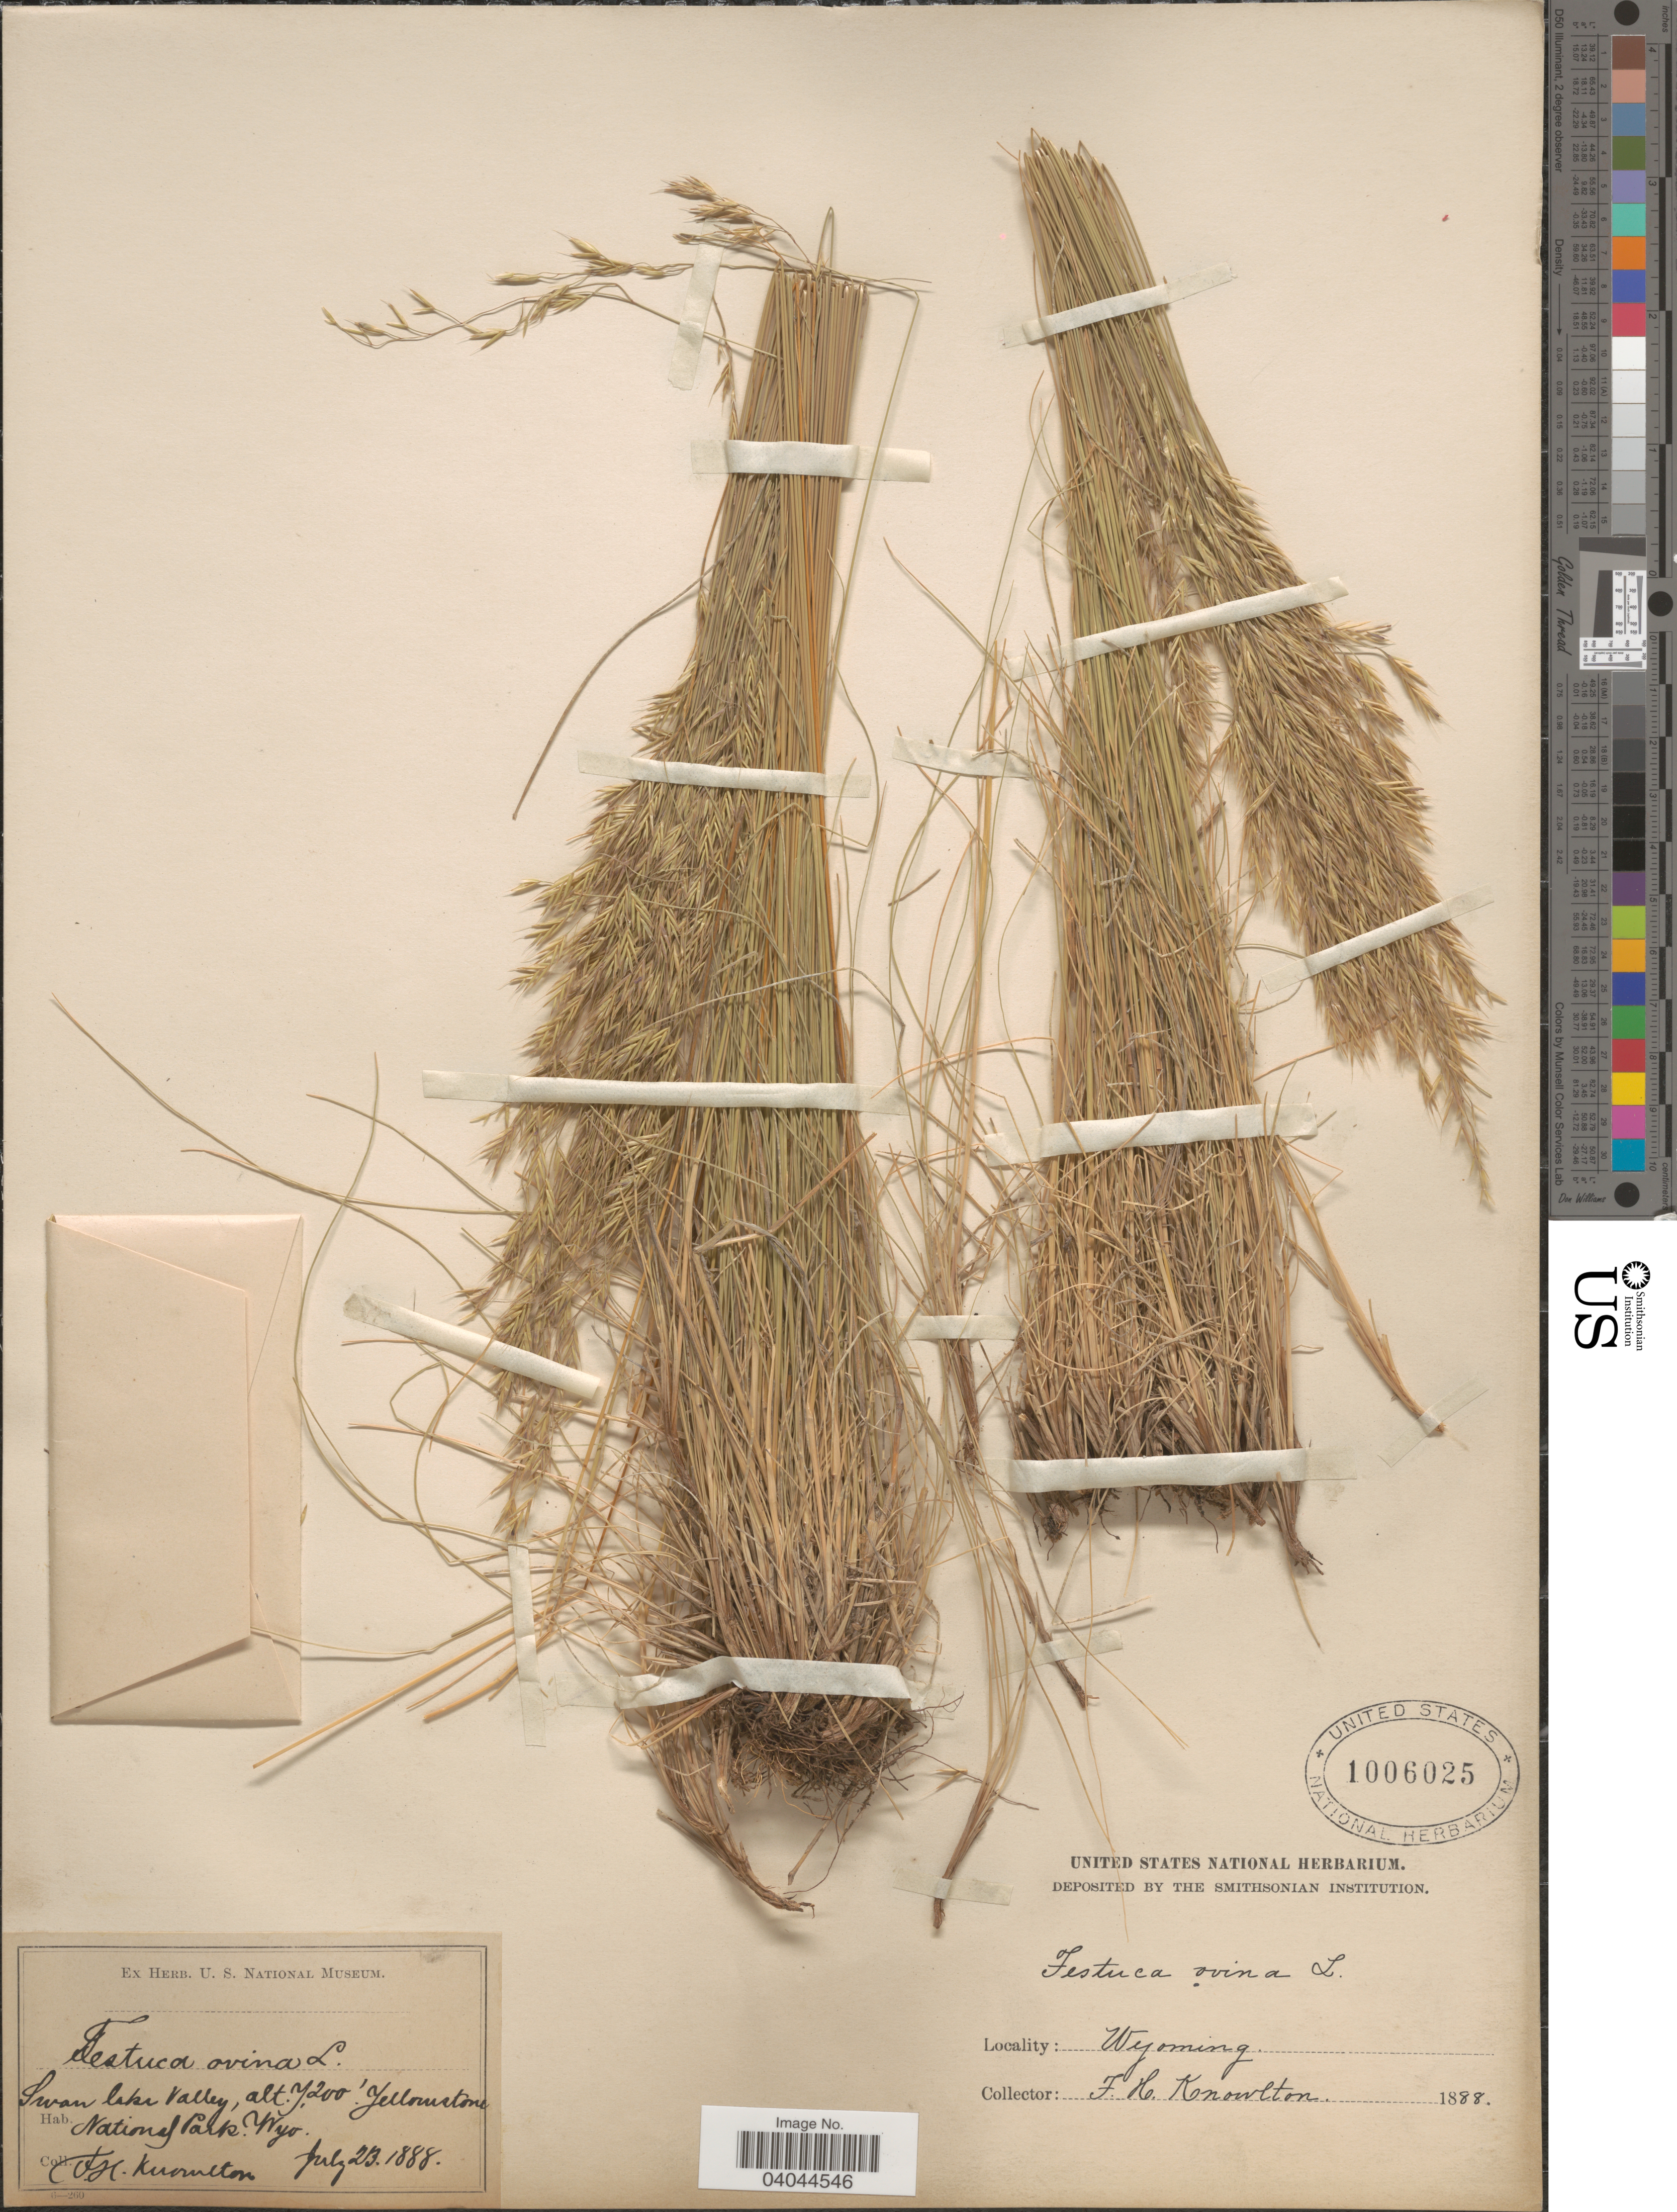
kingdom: Plantae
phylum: Tracheophyta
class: Liliopsida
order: Poales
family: Poaceae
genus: Festuca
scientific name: Festuca ovina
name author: L.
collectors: F. H. Knowlton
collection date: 1888-07-23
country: United States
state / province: Wyoming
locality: Swan lake Valley, Yellowstone National Park.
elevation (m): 2195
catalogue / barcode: US 1006025